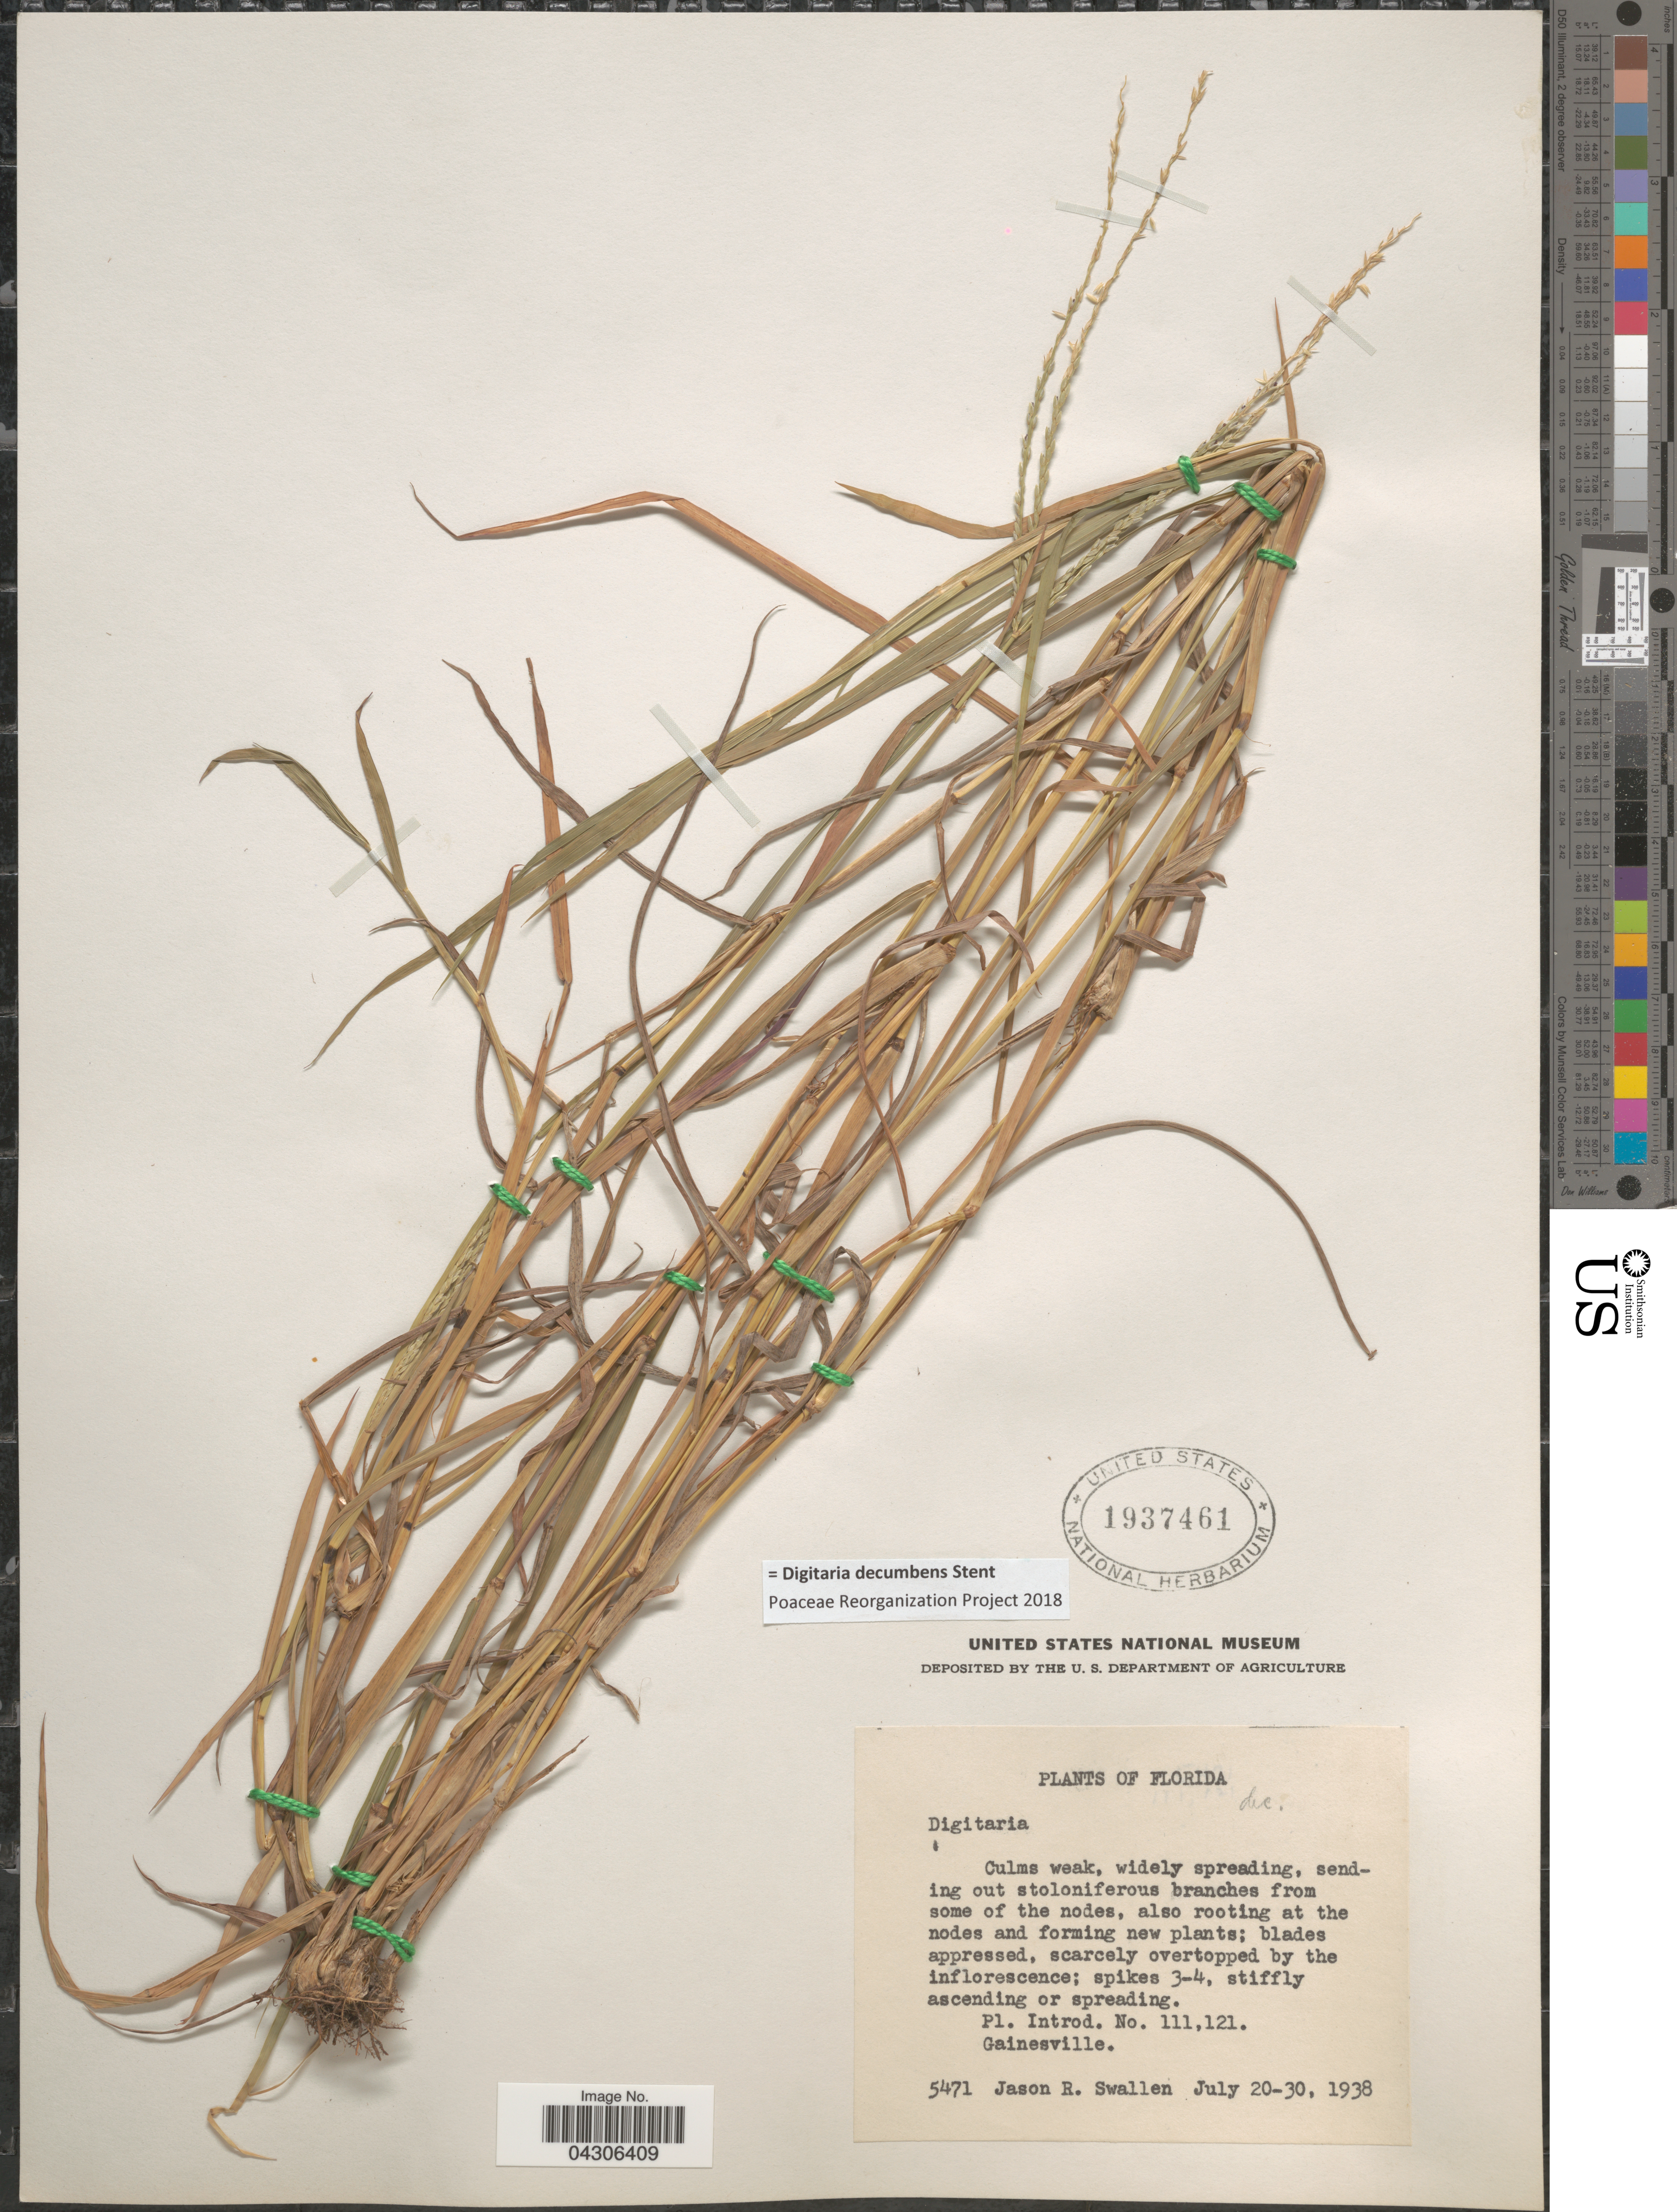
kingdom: Plantae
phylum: Tracheophyta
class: Liliopsida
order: Poales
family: Poaceae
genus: Digitaria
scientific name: Digitaria decumbens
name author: Stent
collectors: J. R. Swallen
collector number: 5471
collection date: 1938-07-20/1938-07-30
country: United States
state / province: Florida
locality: Gainesville.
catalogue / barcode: US 1937461